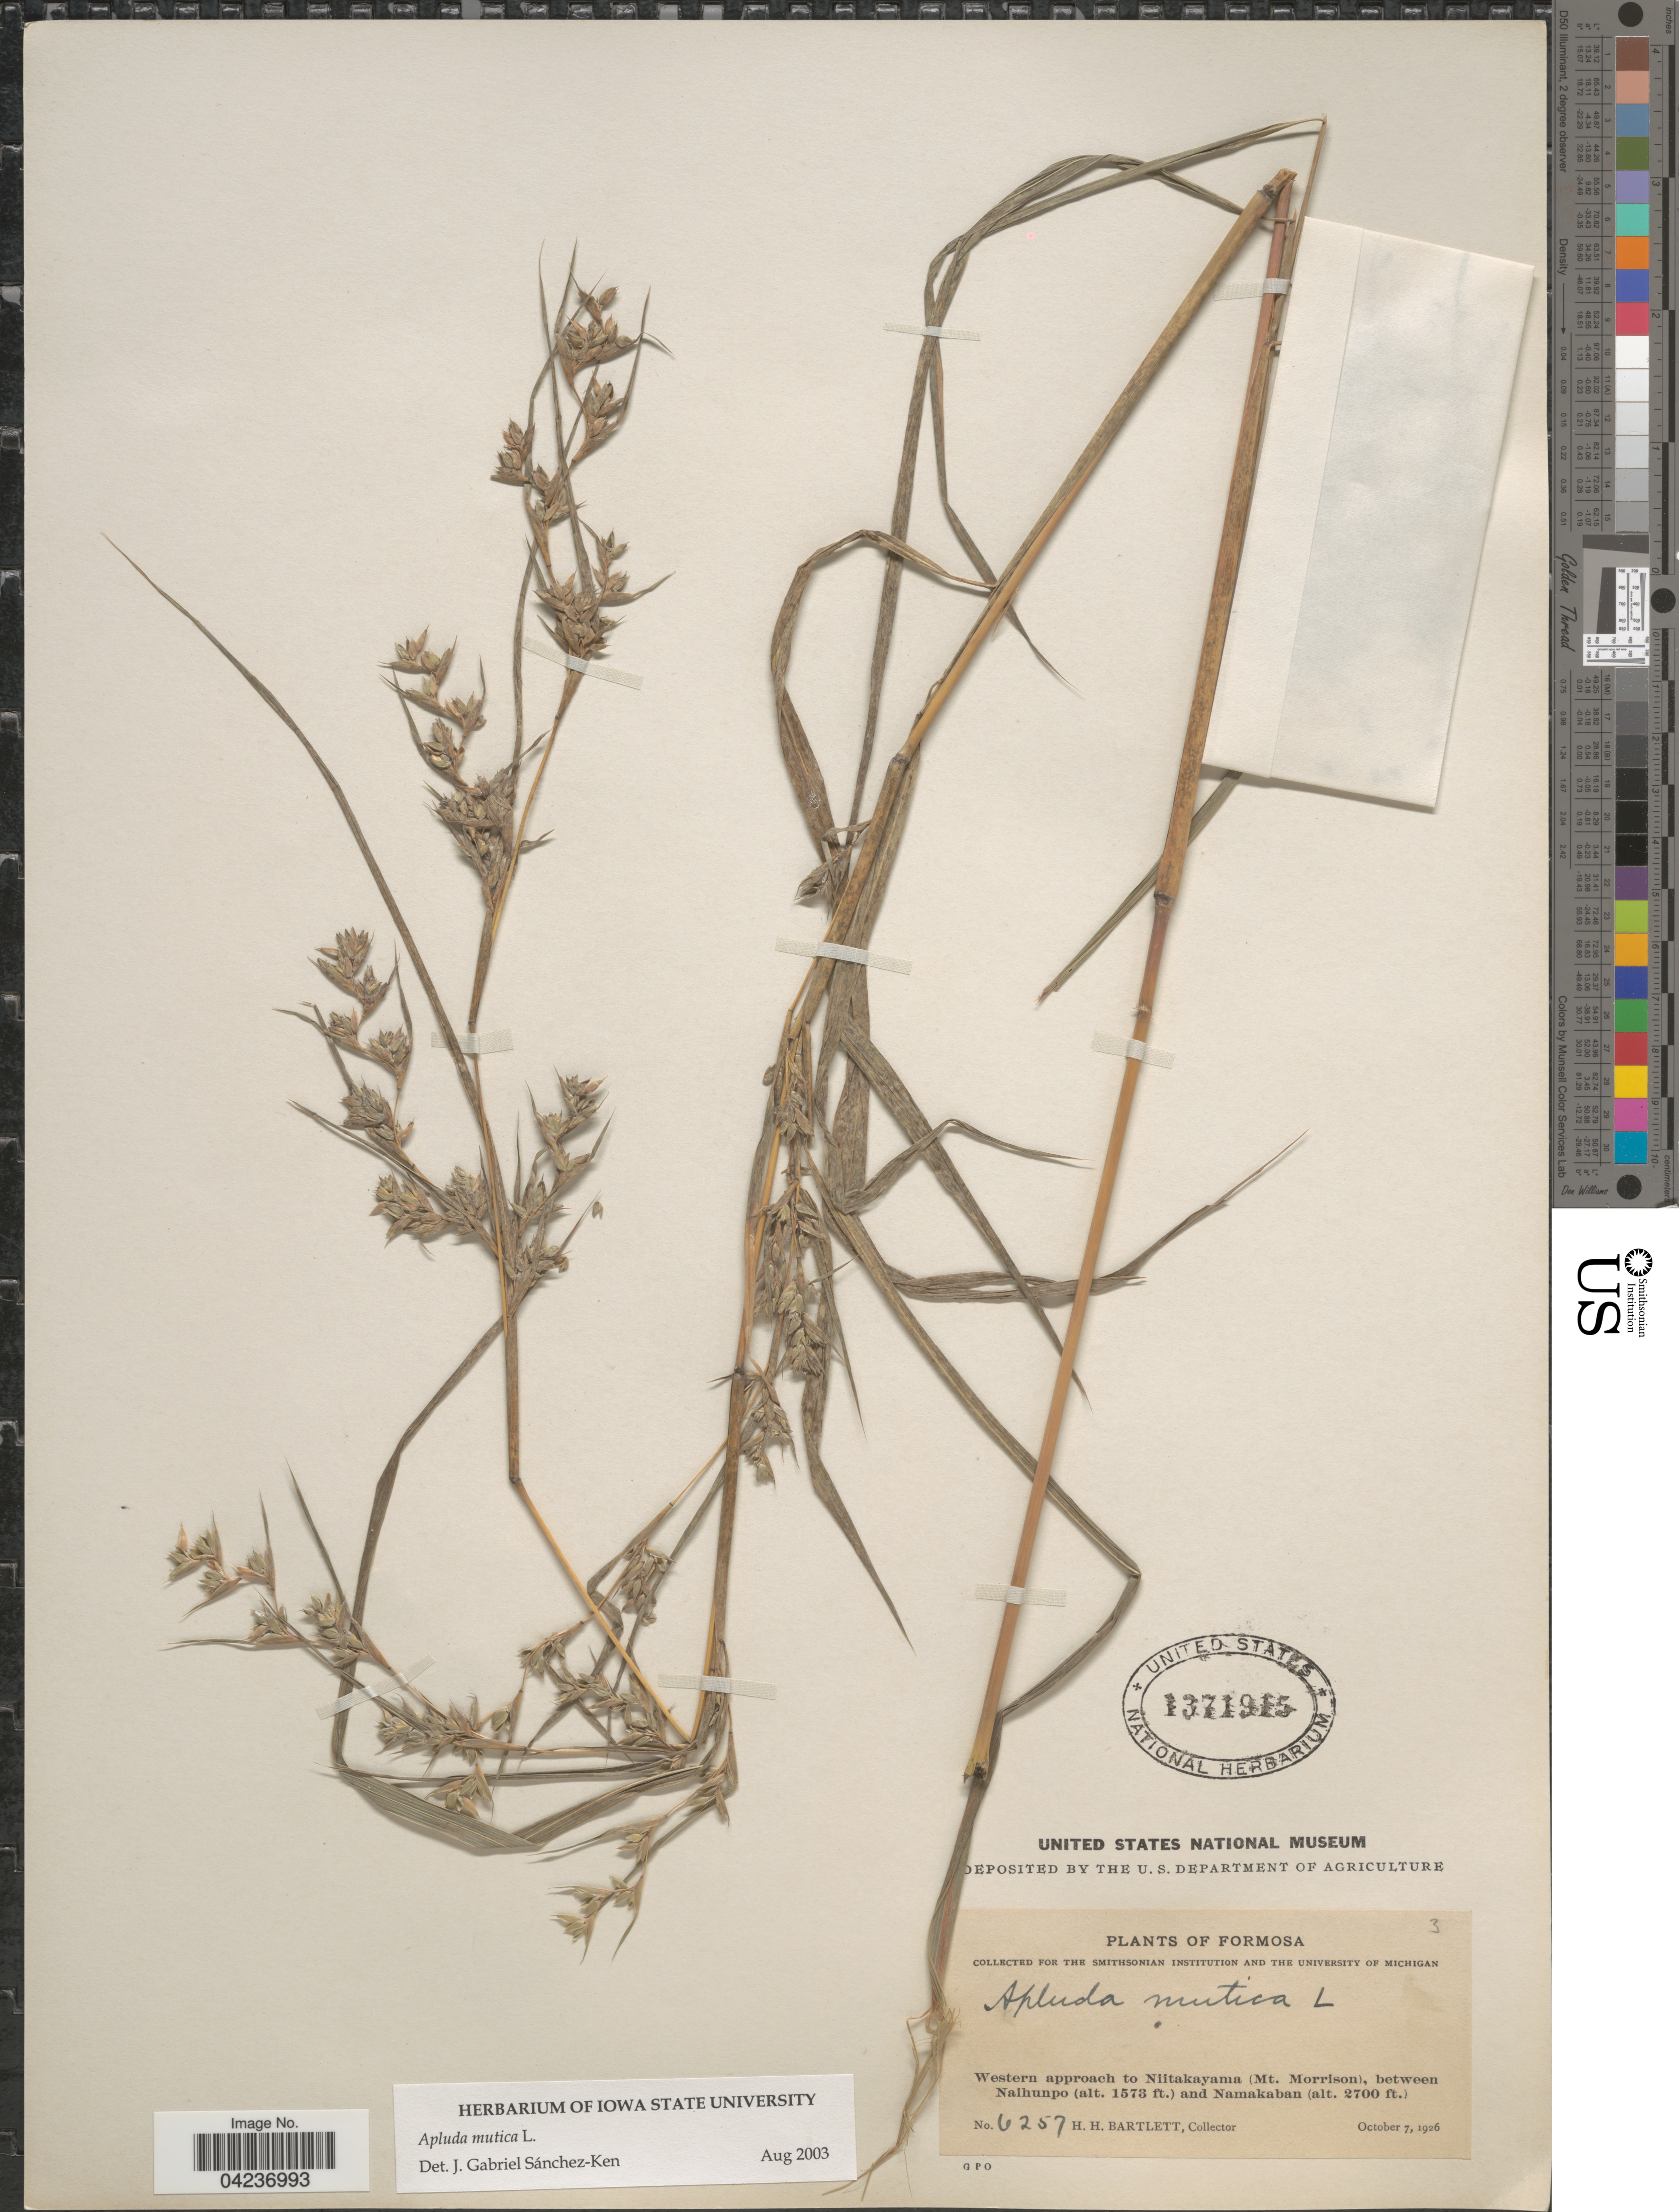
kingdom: Plantae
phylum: Tracheophyta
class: Liliopsida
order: Poales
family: Poaceae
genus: Apluda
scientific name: Apluda mutica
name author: L.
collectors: H. H. Bartlett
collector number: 6257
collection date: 1926-10-07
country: Taiwan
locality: Formosa. Western approach to Niitakayama (Mt. Morrison), between Naihunpo and Namakaban.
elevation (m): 479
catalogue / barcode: US 1371915